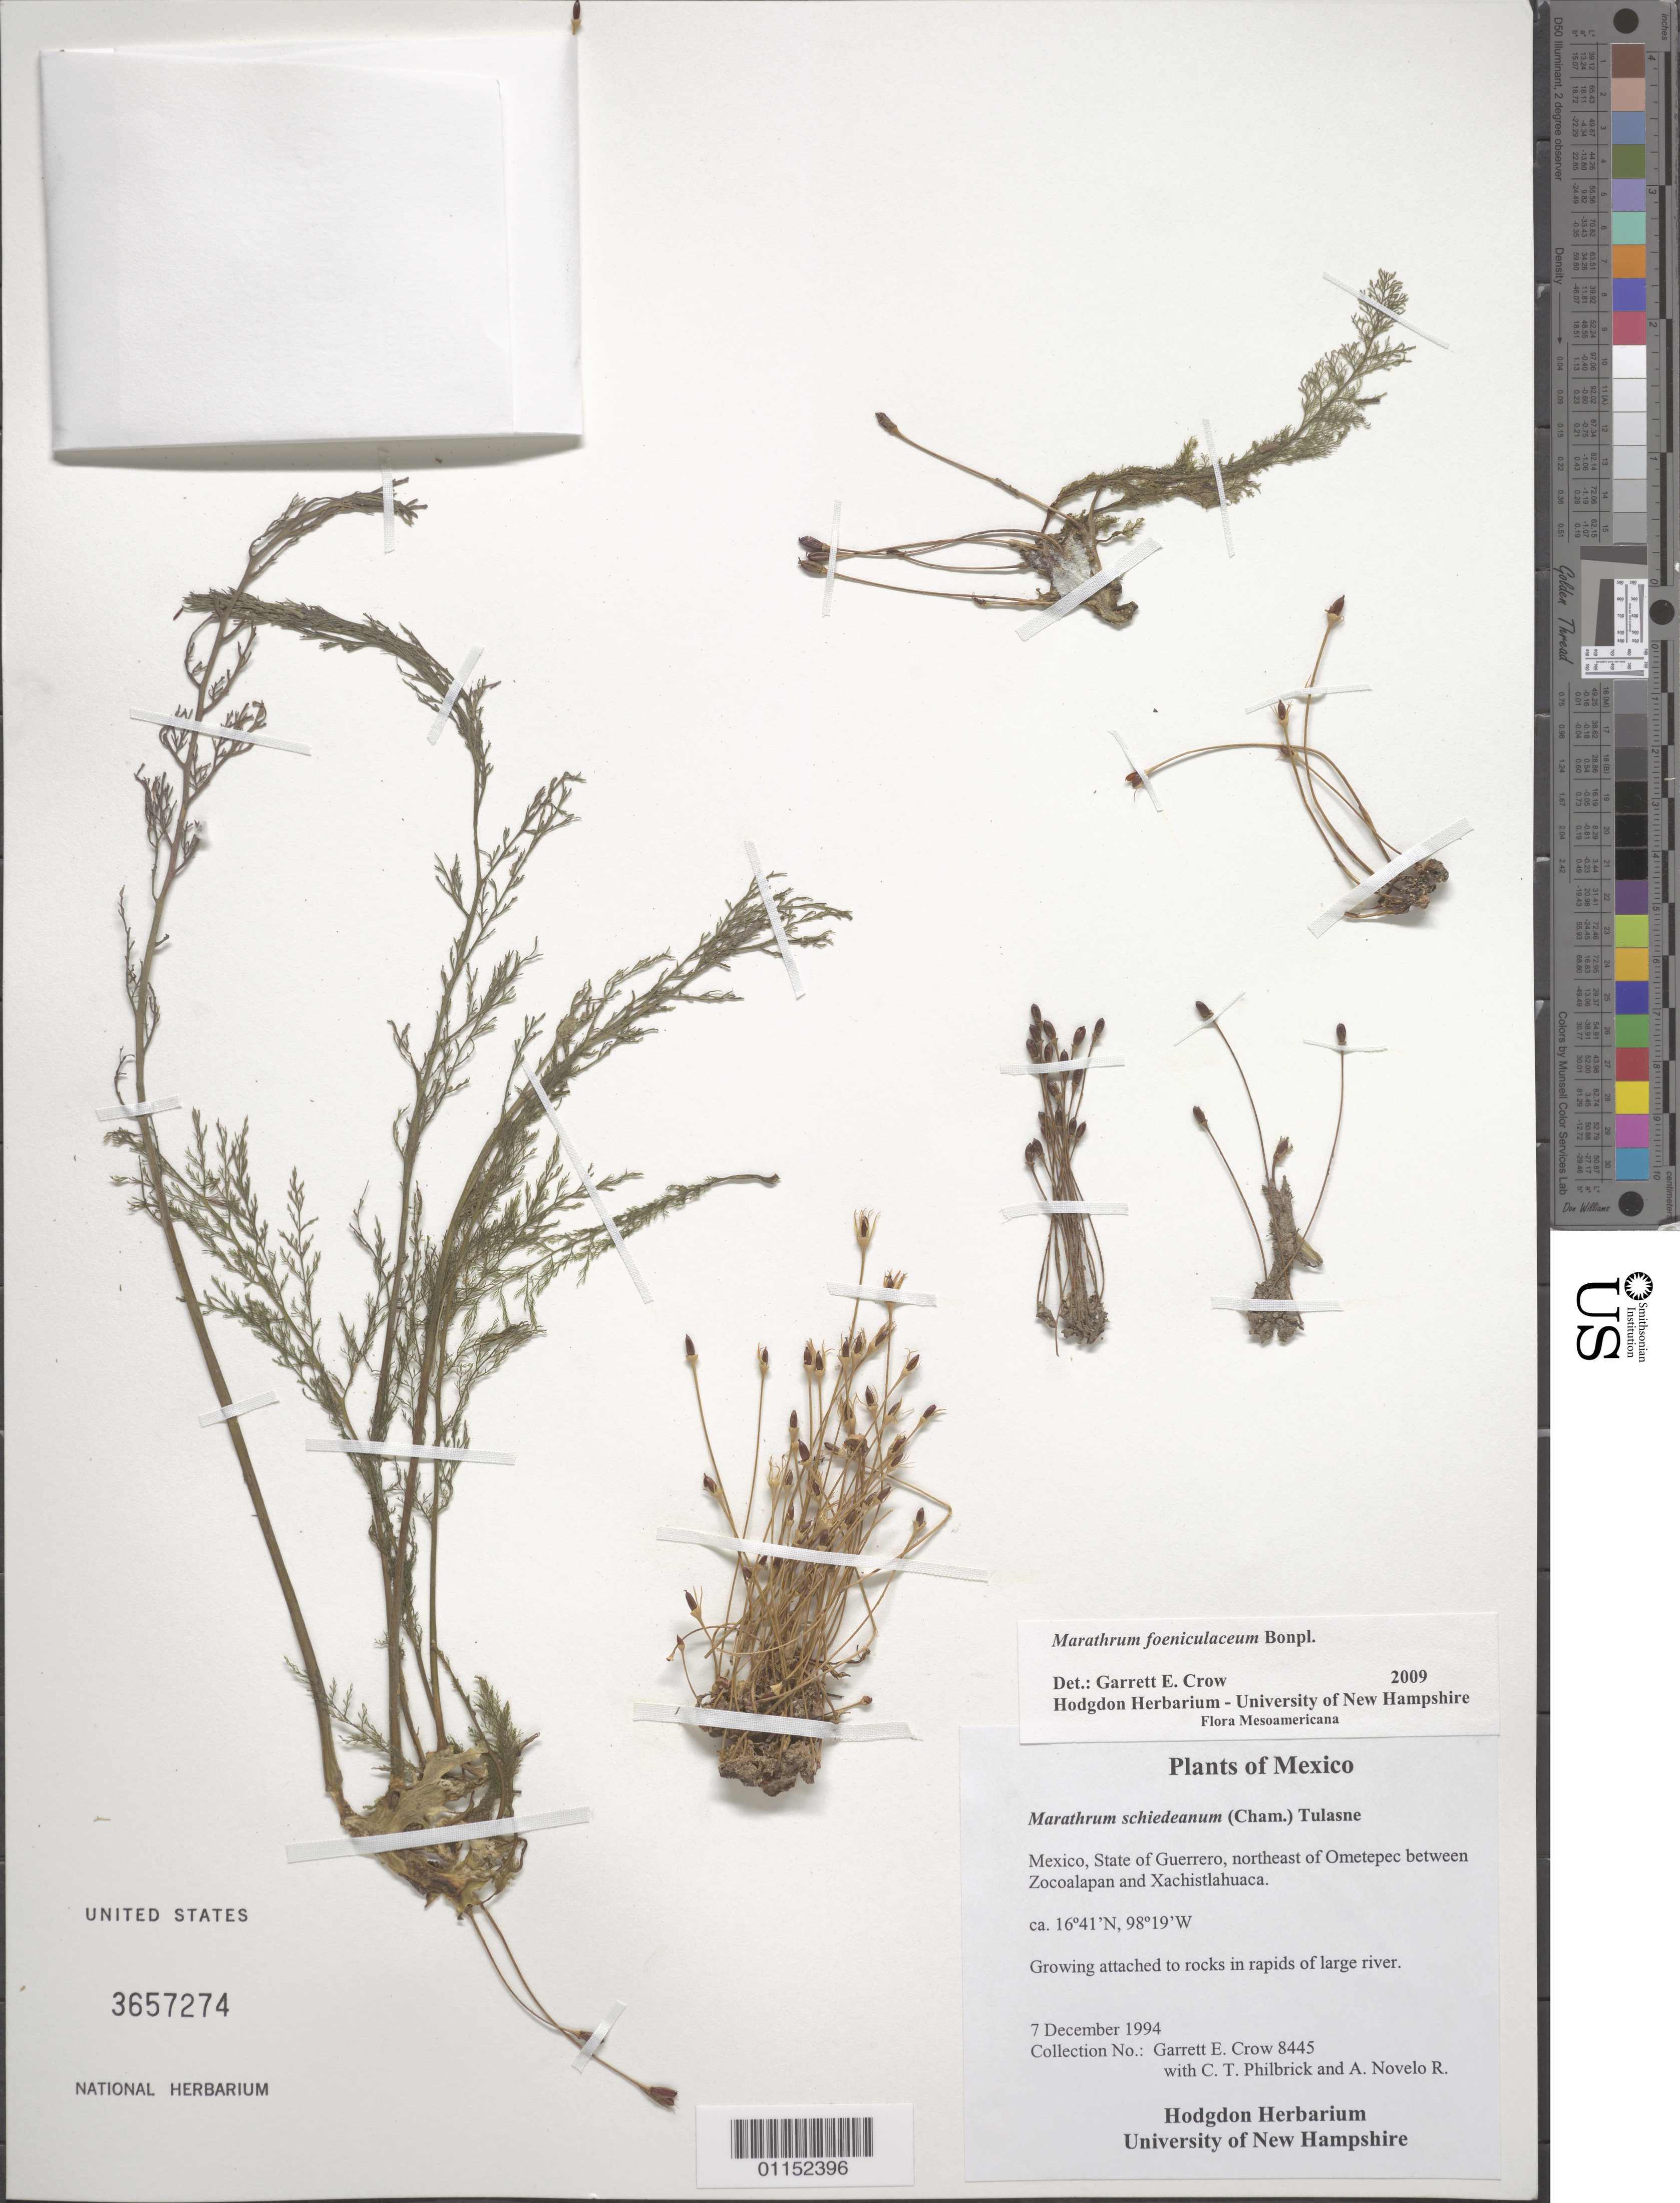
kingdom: Plantae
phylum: Tracheophyta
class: Magnoliopsida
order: Malpighiales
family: Podostemaceae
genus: Marathrum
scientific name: Marathrum foeniculaceum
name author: Bonpl.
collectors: G. E. Crow, C. Philbrick & A. Novelo R.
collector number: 8445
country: Mexico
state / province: Guerrero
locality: NE of Ometepec between Zocoalapan and Xachistlahuaca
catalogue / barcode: US 3657274